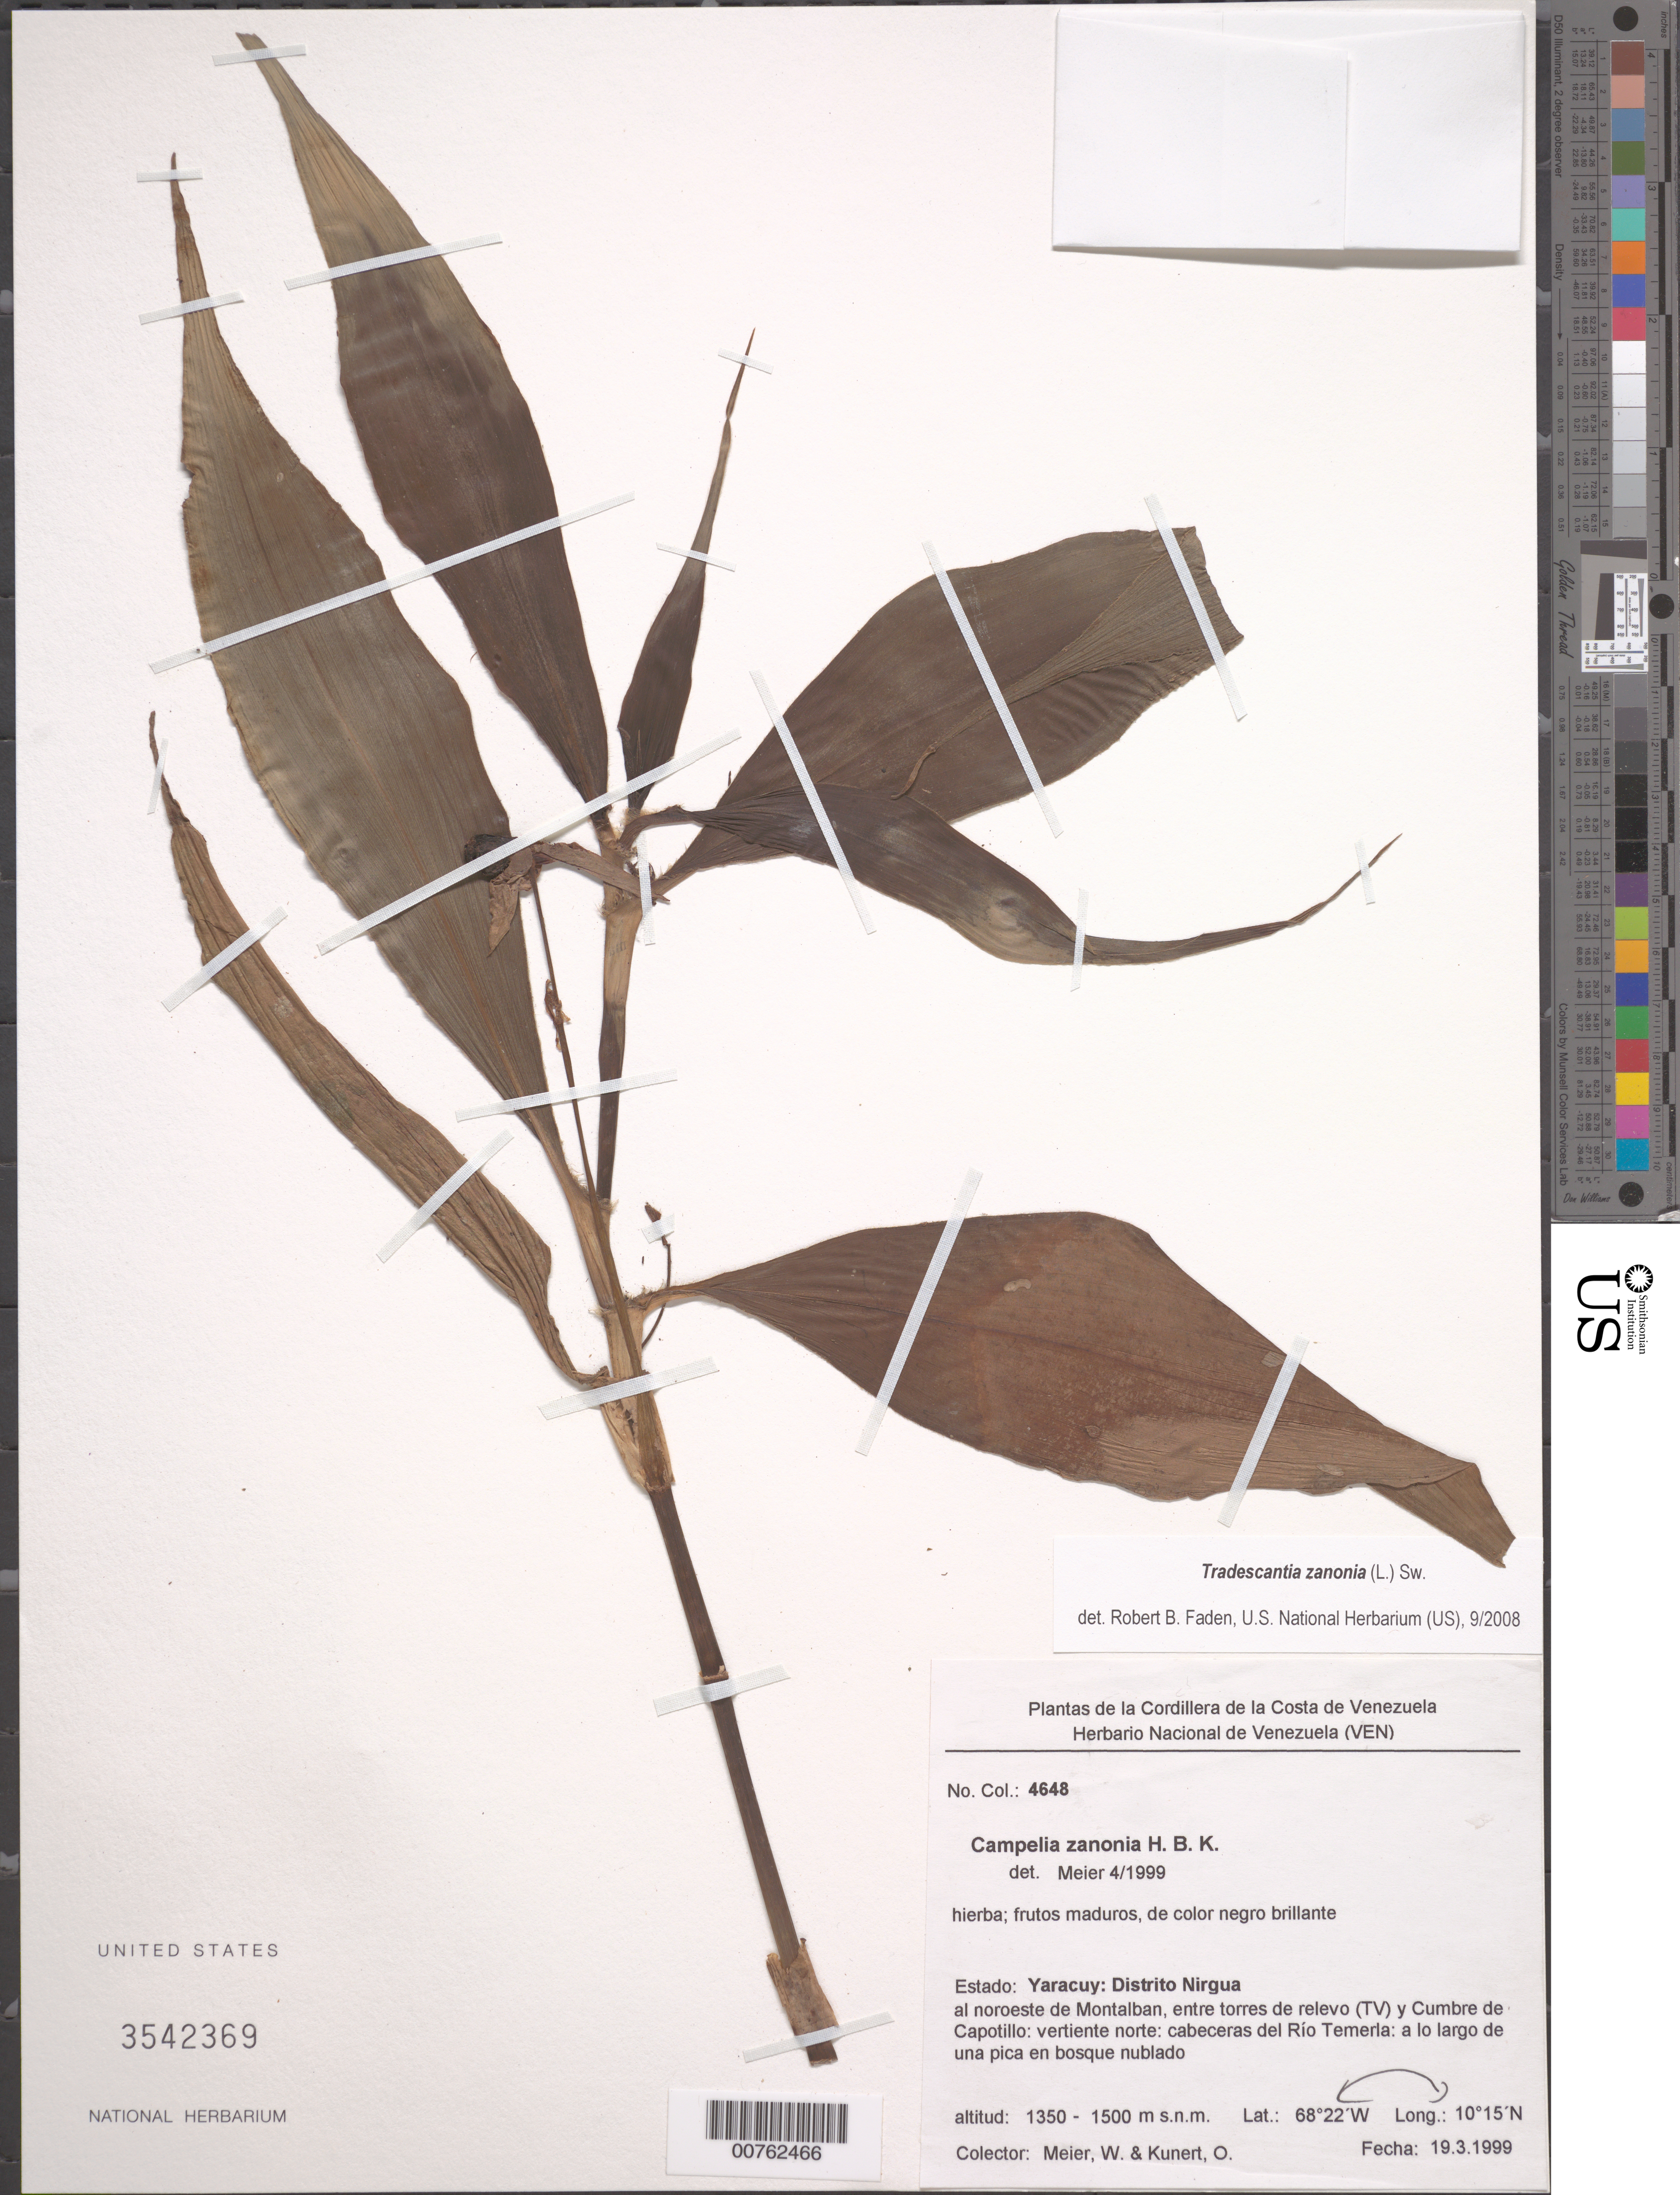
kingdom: Plantae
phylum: Tracheophyta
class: Liliopsida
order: Commelinales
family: Commelinaceae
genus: Tradescantia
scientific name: Tradescantia zanonia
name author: (L.) Sw.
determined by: Faden, Robert B., (US), Smithsonian Institution - National Museum of Natural History (UNITED STATES)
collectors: W. Meier & O. Kunert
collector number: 4648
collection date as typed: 19 Mar 1999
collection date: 1999-03-19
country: Venezuela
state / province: Yaracuy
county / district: Nirgua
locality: al noroeste de Montalban, entre torres de relevo (TV) y Cumbre de Capotillo: vertiente norte: cabeceras del Rio Temerla: a lo largo de una pica en bosque nublado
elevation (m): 1350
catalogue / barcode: US 3542369